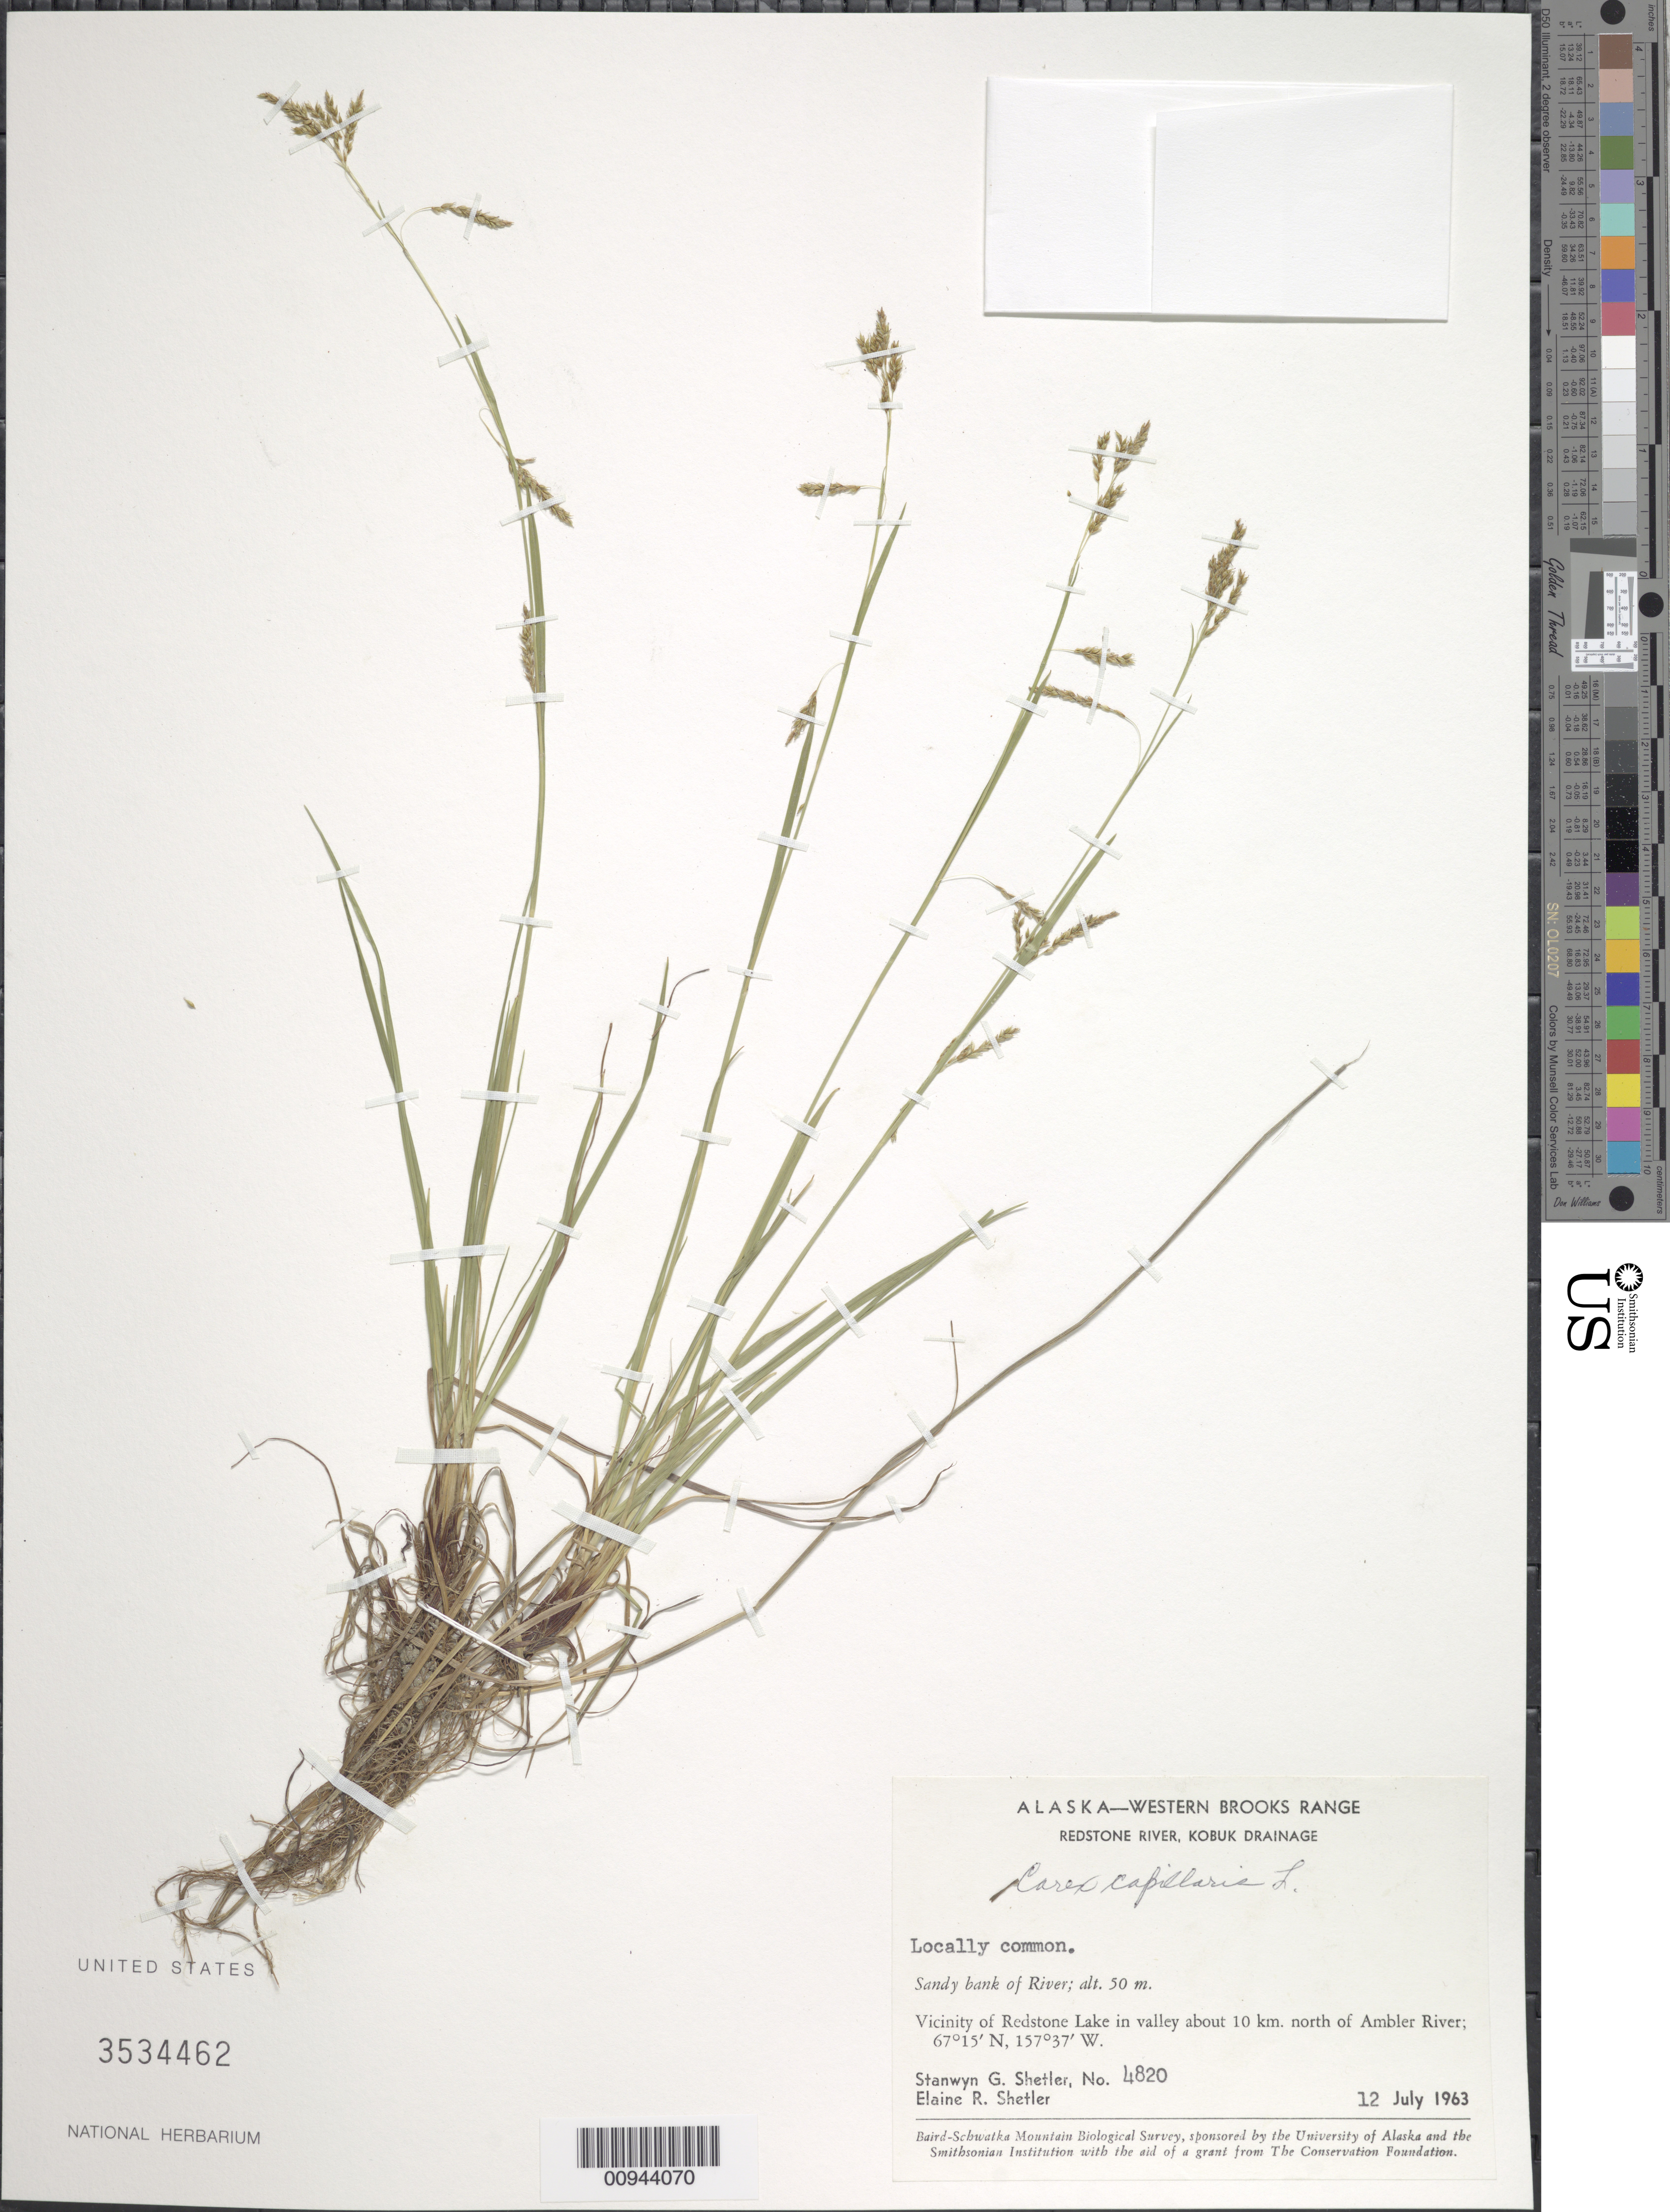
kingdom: Plantae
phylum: Tracheophyta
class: Liliopsida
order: Poales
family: Cyperaceae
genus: Carex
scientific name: Carex capillaris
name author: L.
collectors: S. Shetler & E. R. Shetler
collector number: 4820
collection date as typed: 12 Jul 1963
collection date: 1963-07-12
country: United States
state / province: Alaska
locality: Vicinity of Redstone Lake in valley about 10 km. north of Ambler River. Western Brooks Range, Redstone River, Kobuk Drainage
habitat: Sandy bank of River.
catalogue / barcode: US 3534462